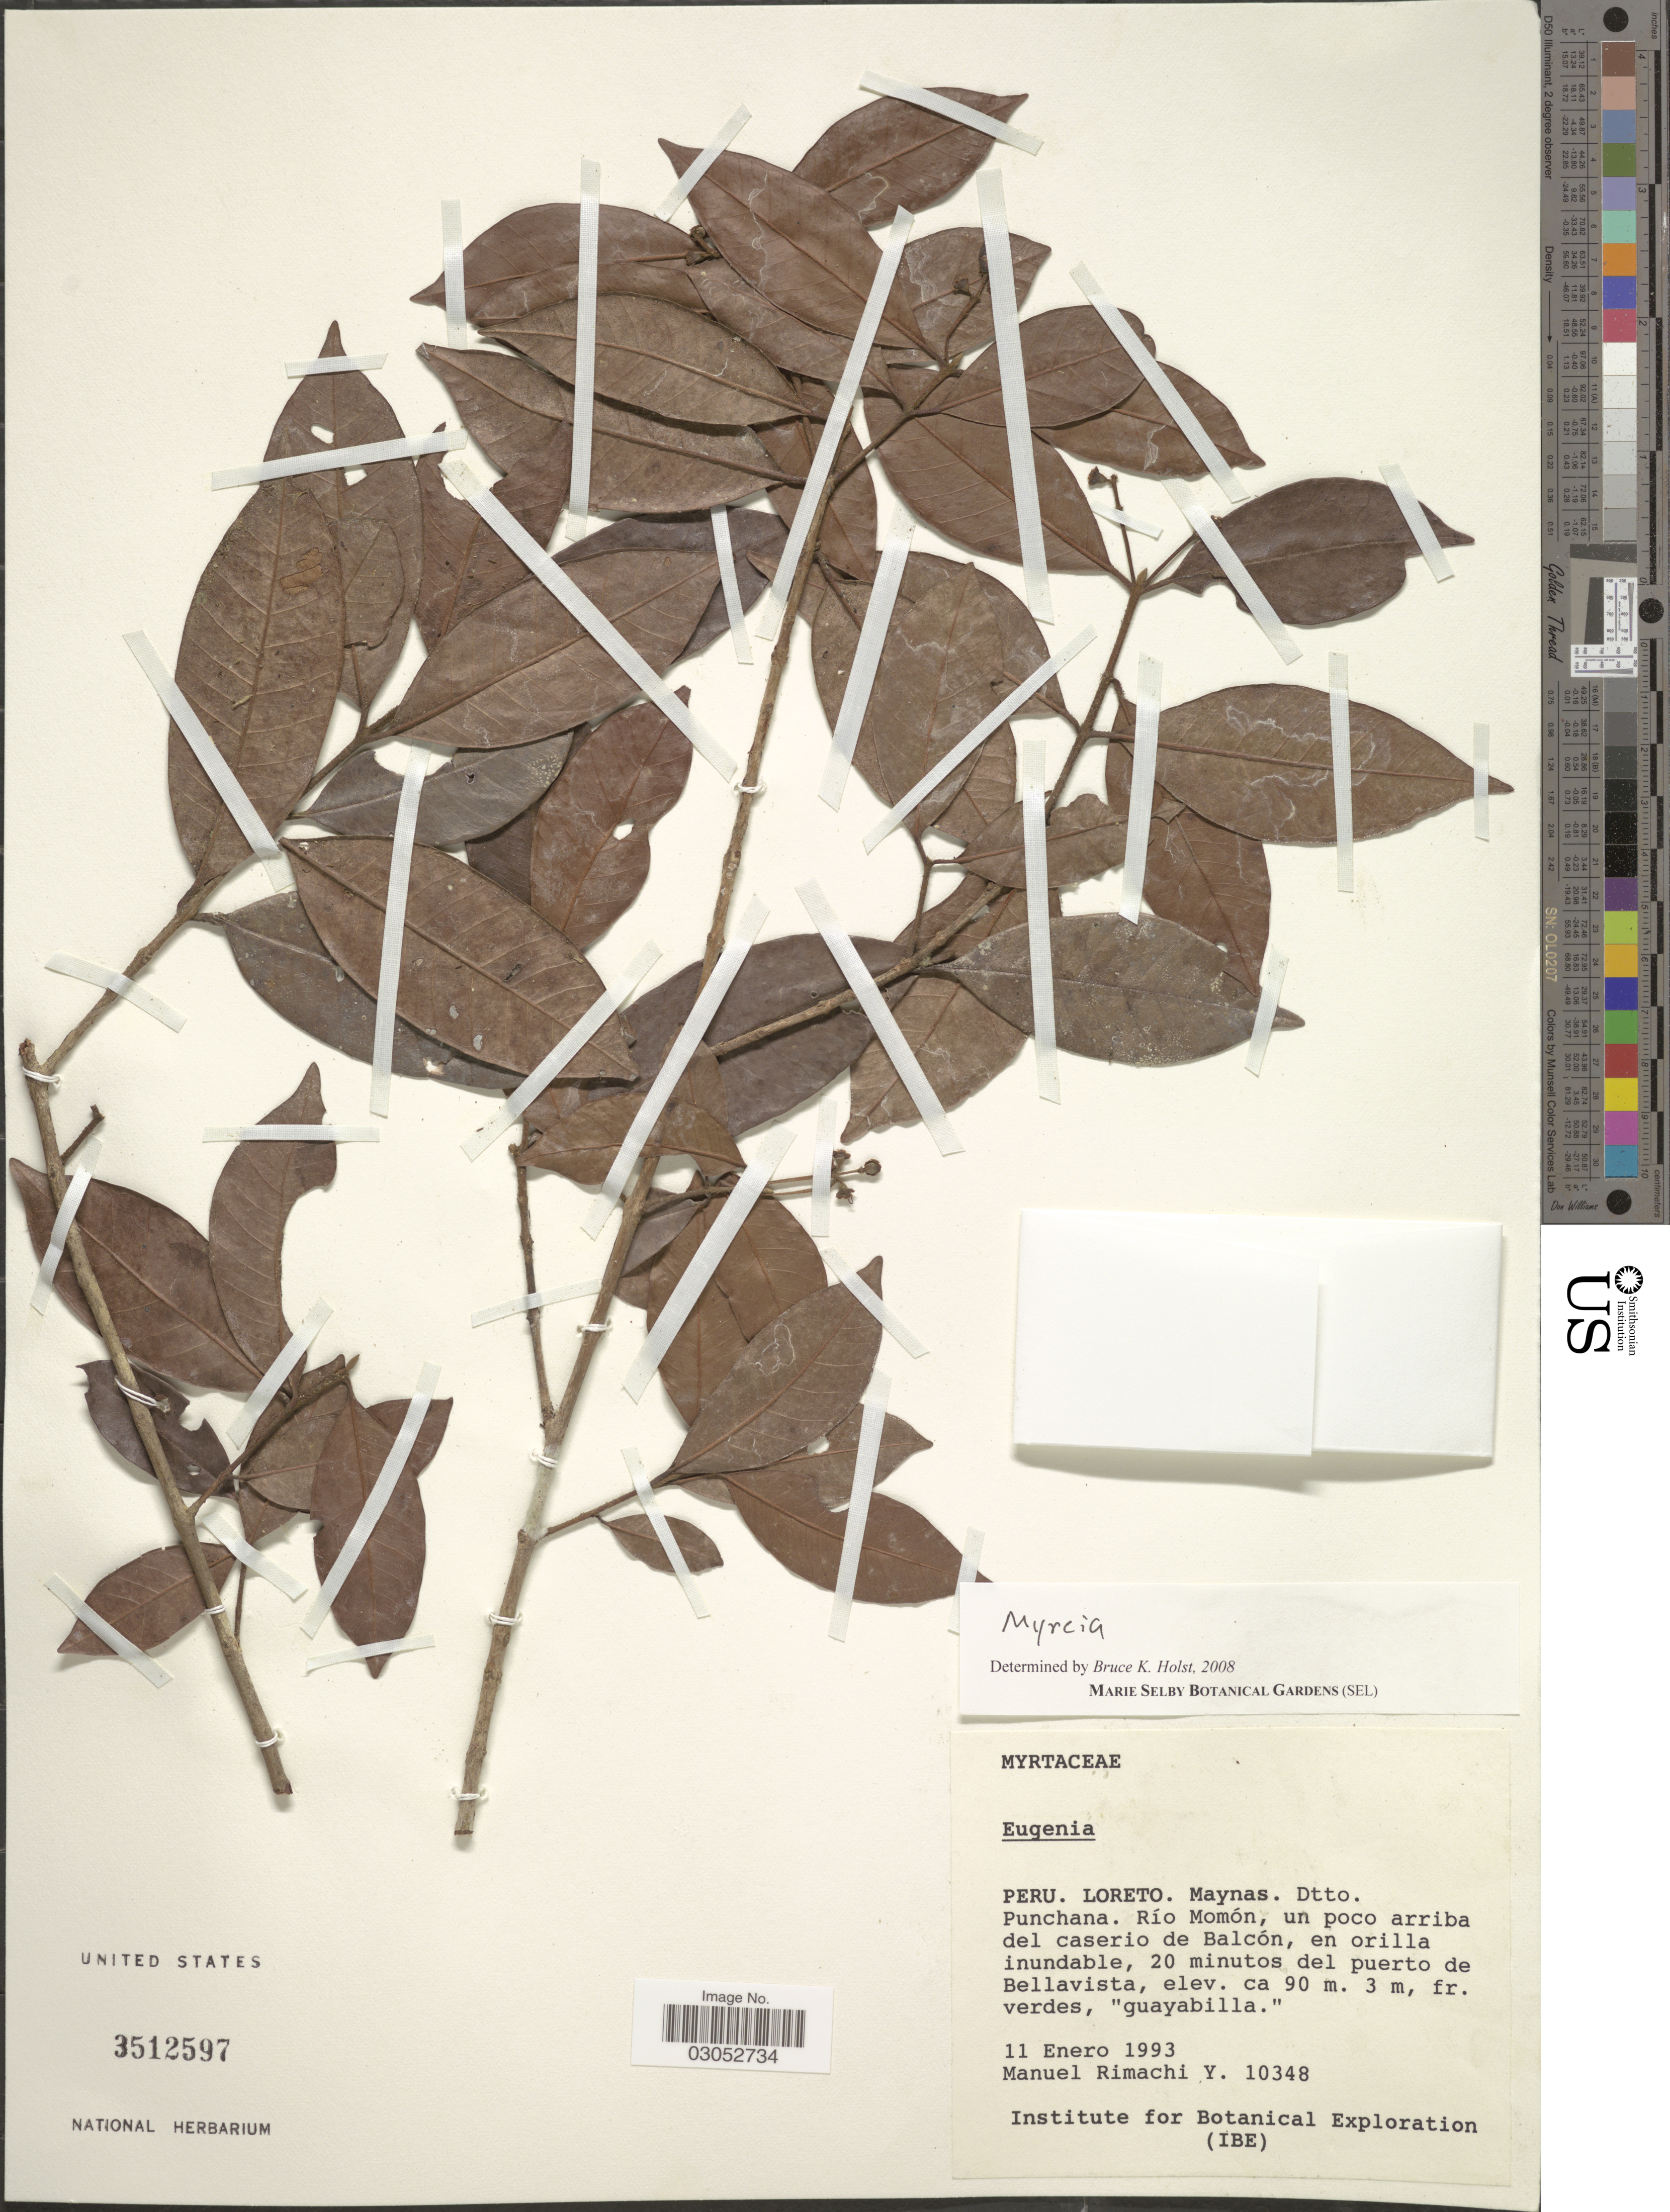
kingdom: Plantae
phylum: Tracheophyta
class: Magnoliopsida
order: Myrtales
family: Myrtaceae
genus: Myrcia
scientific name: Myrcia sp.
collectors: M. Rimachi Y.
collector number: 10348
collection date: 1993-01-11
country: Peru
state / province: Loreto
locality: Maynas. Dtto. Punchana. Río Momón, un poco arriba del caserio del Balcón, en orilla inundable, 20 minutos del puerto de Bellavista.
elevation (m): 90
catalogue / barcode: US 3512597